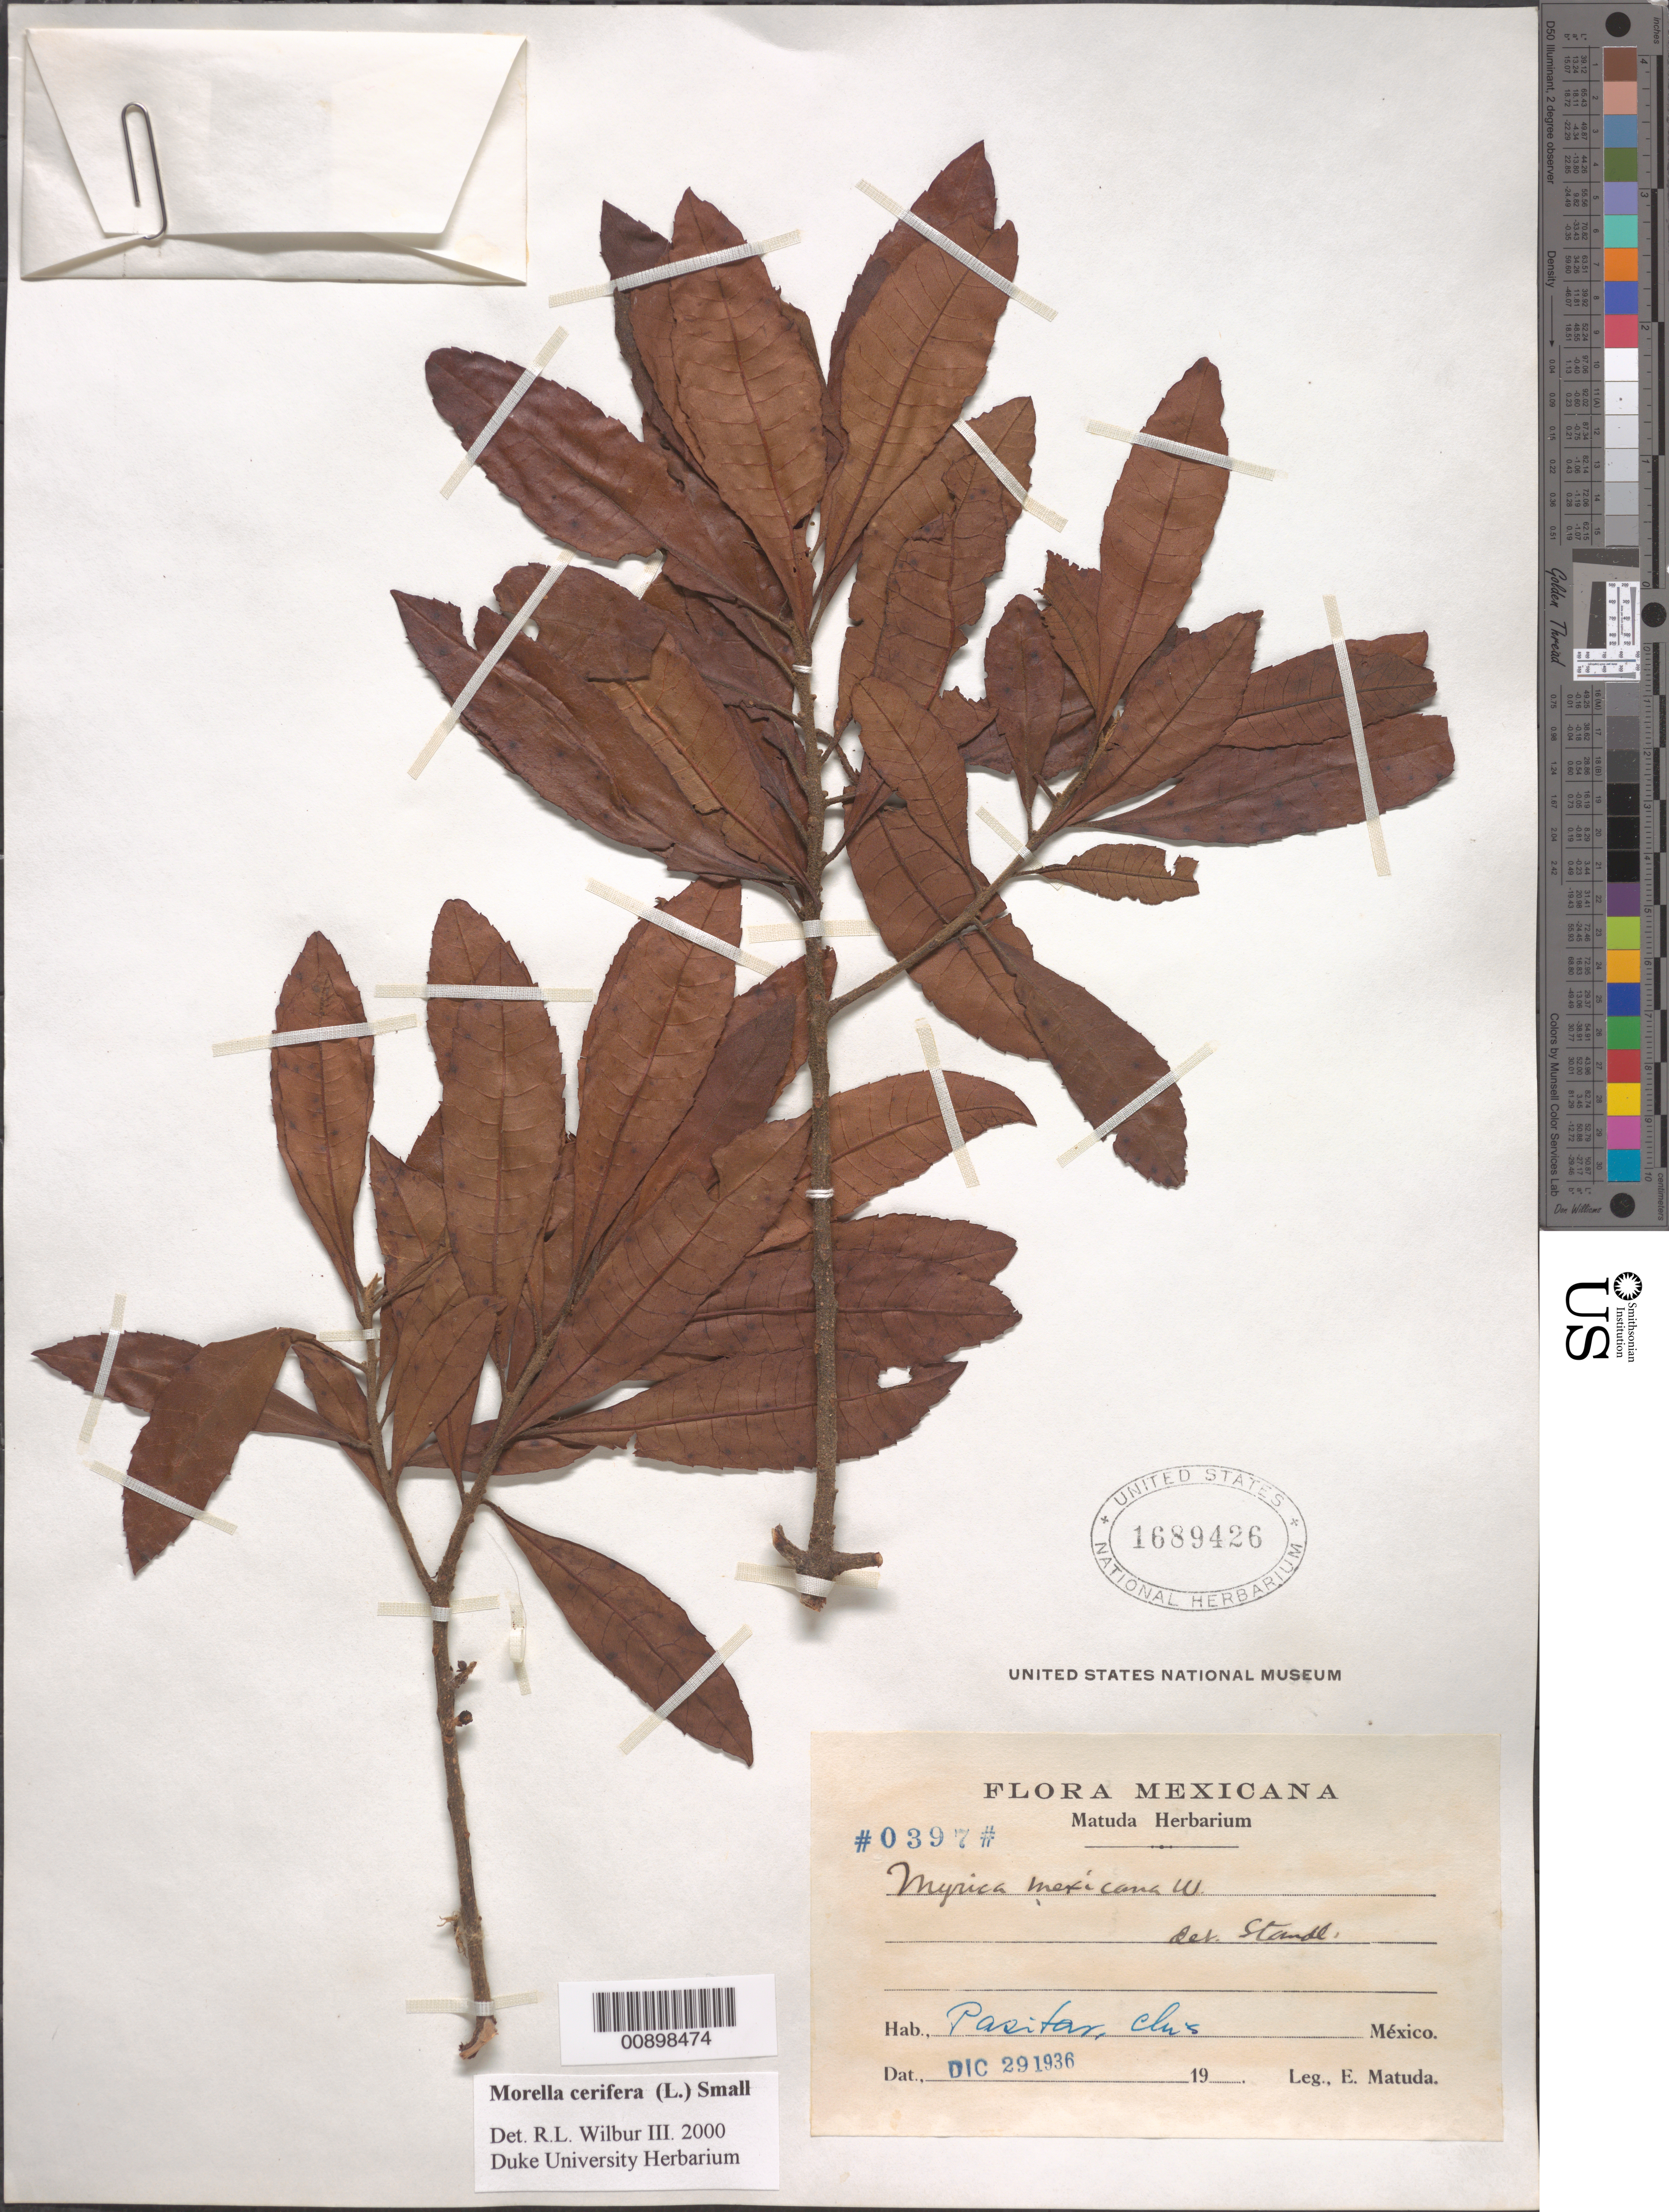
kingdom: Plantae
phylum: Tracheophyta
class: Magnoliopsida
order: Fagales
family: Myricaceae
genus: Morella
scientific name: Morella cerifera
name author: (L.) Small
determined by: Wilbur, R. L.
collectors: E. Matuda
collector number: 0397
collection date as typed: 29 Dec 1936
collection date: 1936-12-29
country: Mexico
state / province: Chiapas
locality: Pasitar, Chiapas.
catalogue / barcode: US 1689426